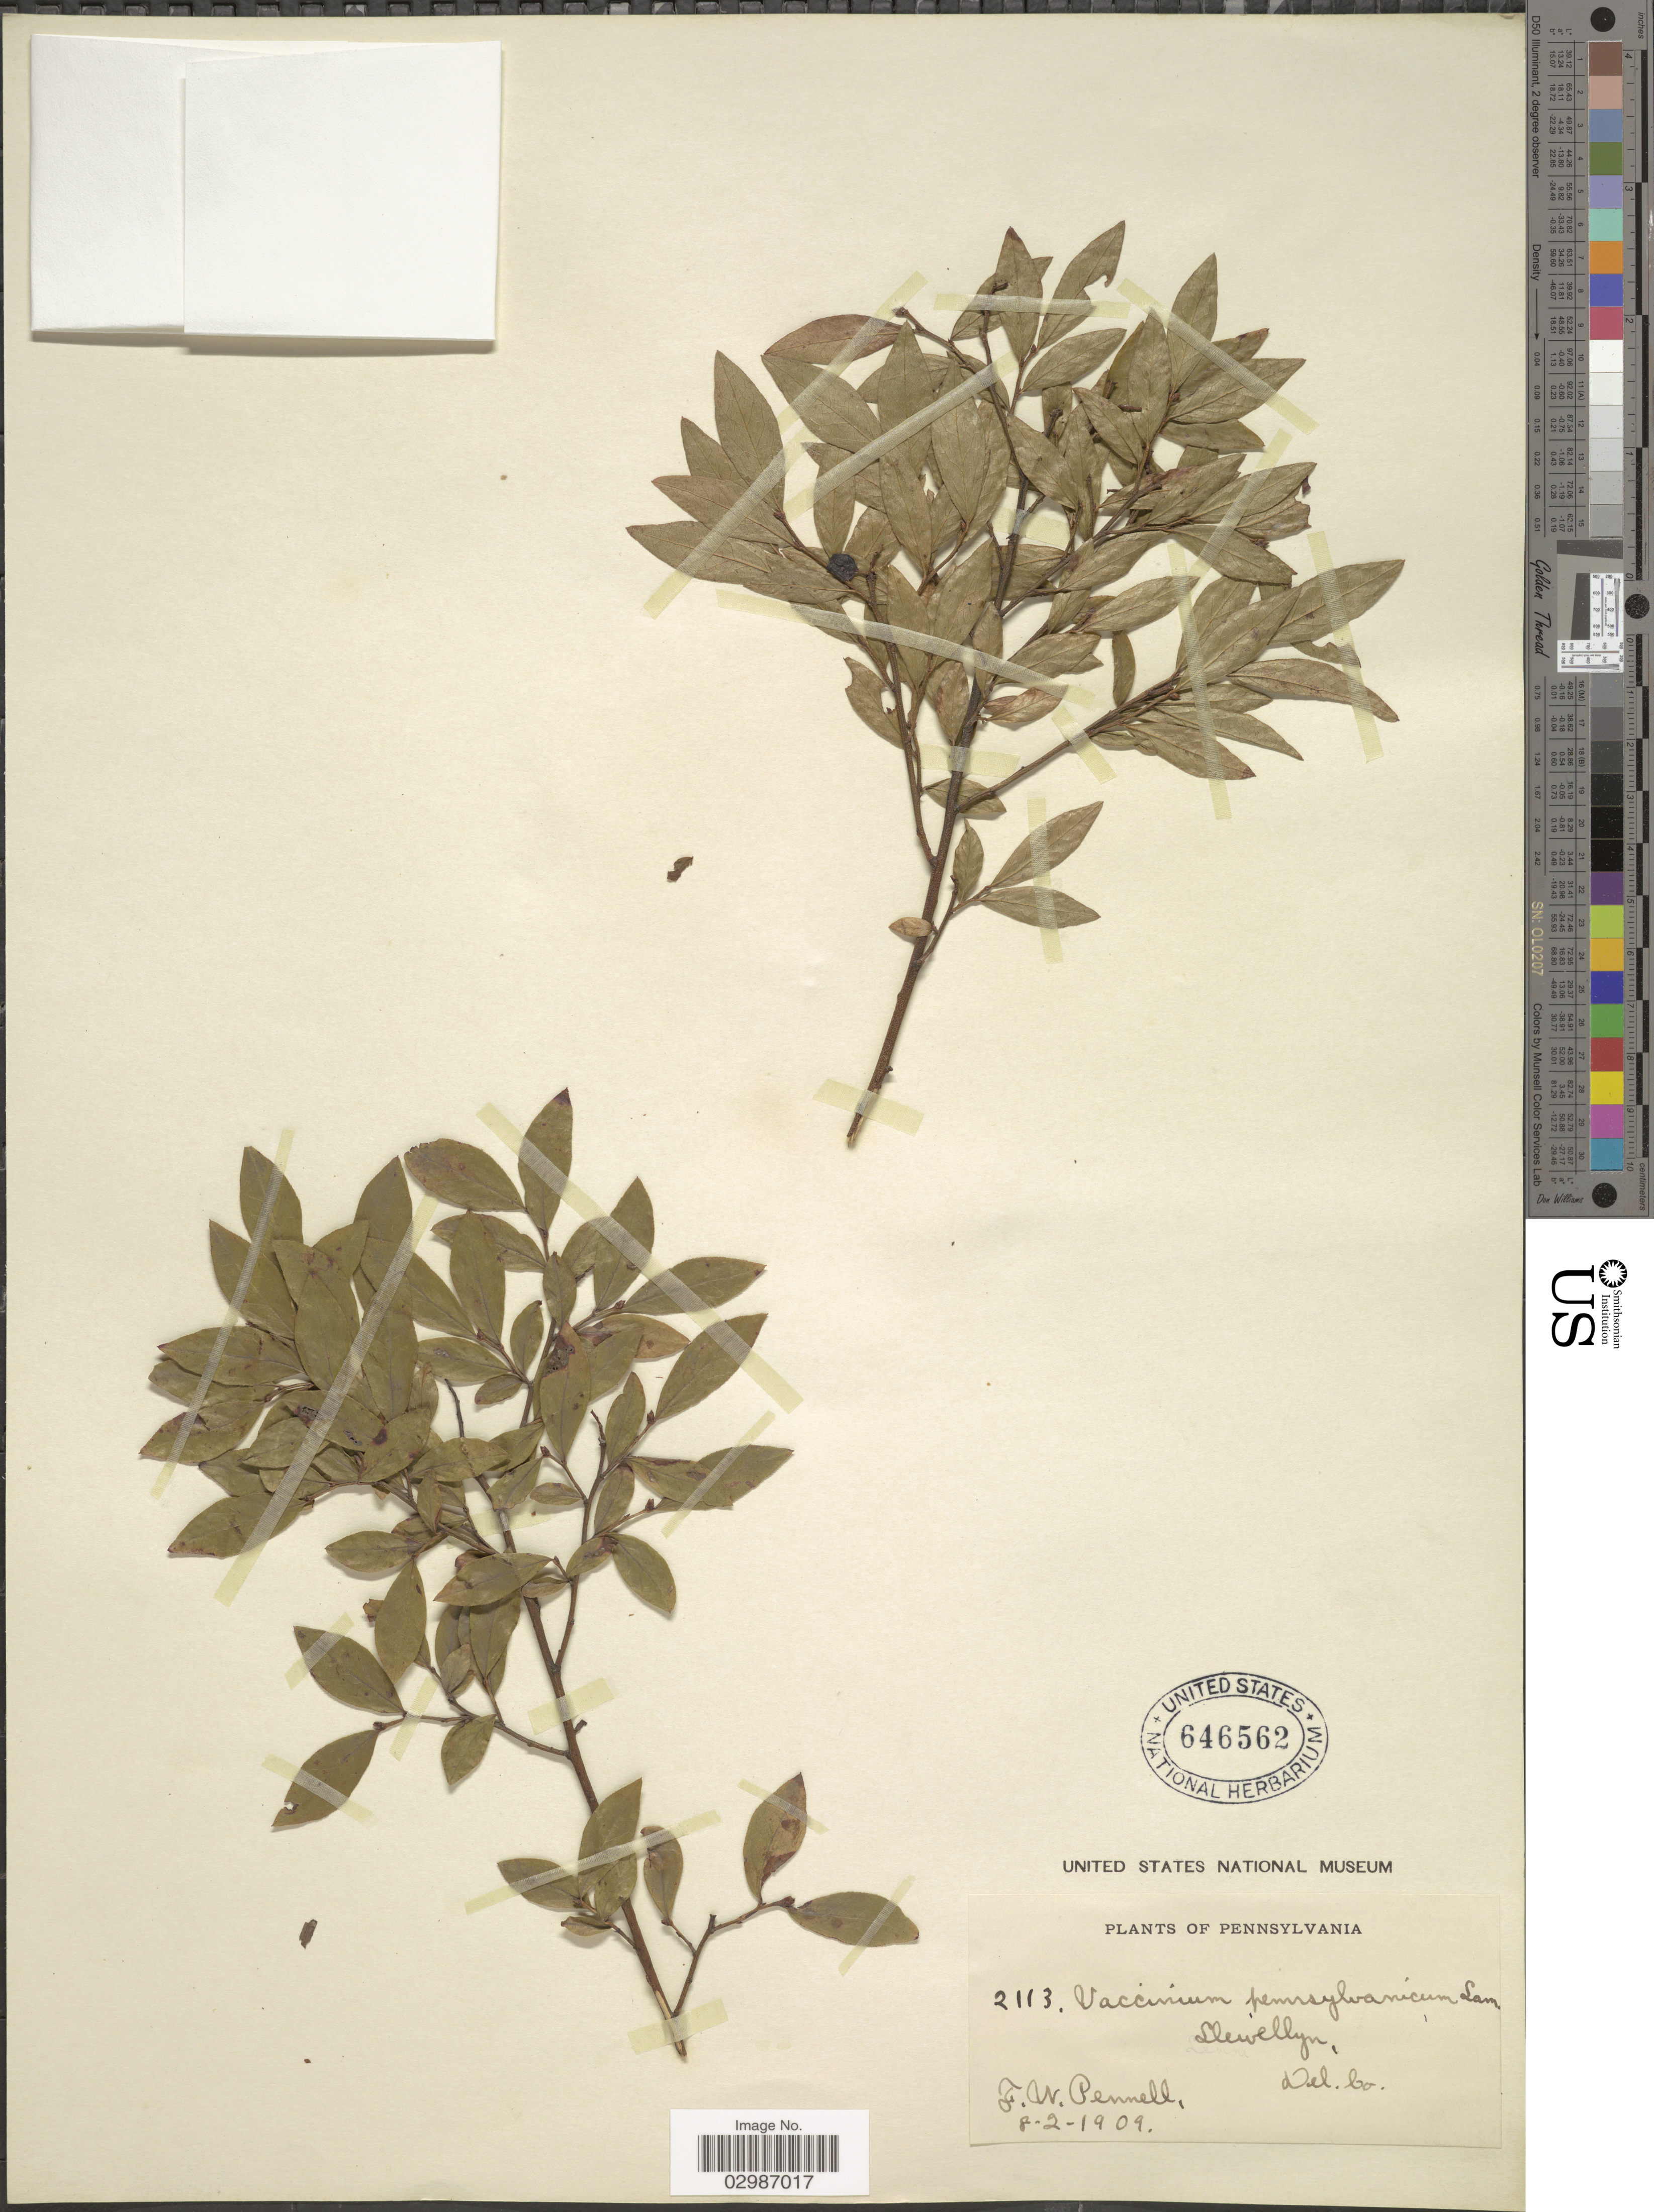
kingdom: Plantae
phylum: Tracheophyta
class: Magnoliopsida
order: Ericales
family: Ericaceae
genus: Vaccinium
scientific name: Vaccinium angustifolium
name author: Aiton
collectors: F. W. Pennell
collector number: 2113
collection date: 1909-08-02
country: United States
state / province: Pennsylvania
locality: Llewellyn. Del. Co.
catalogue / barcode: US 646562